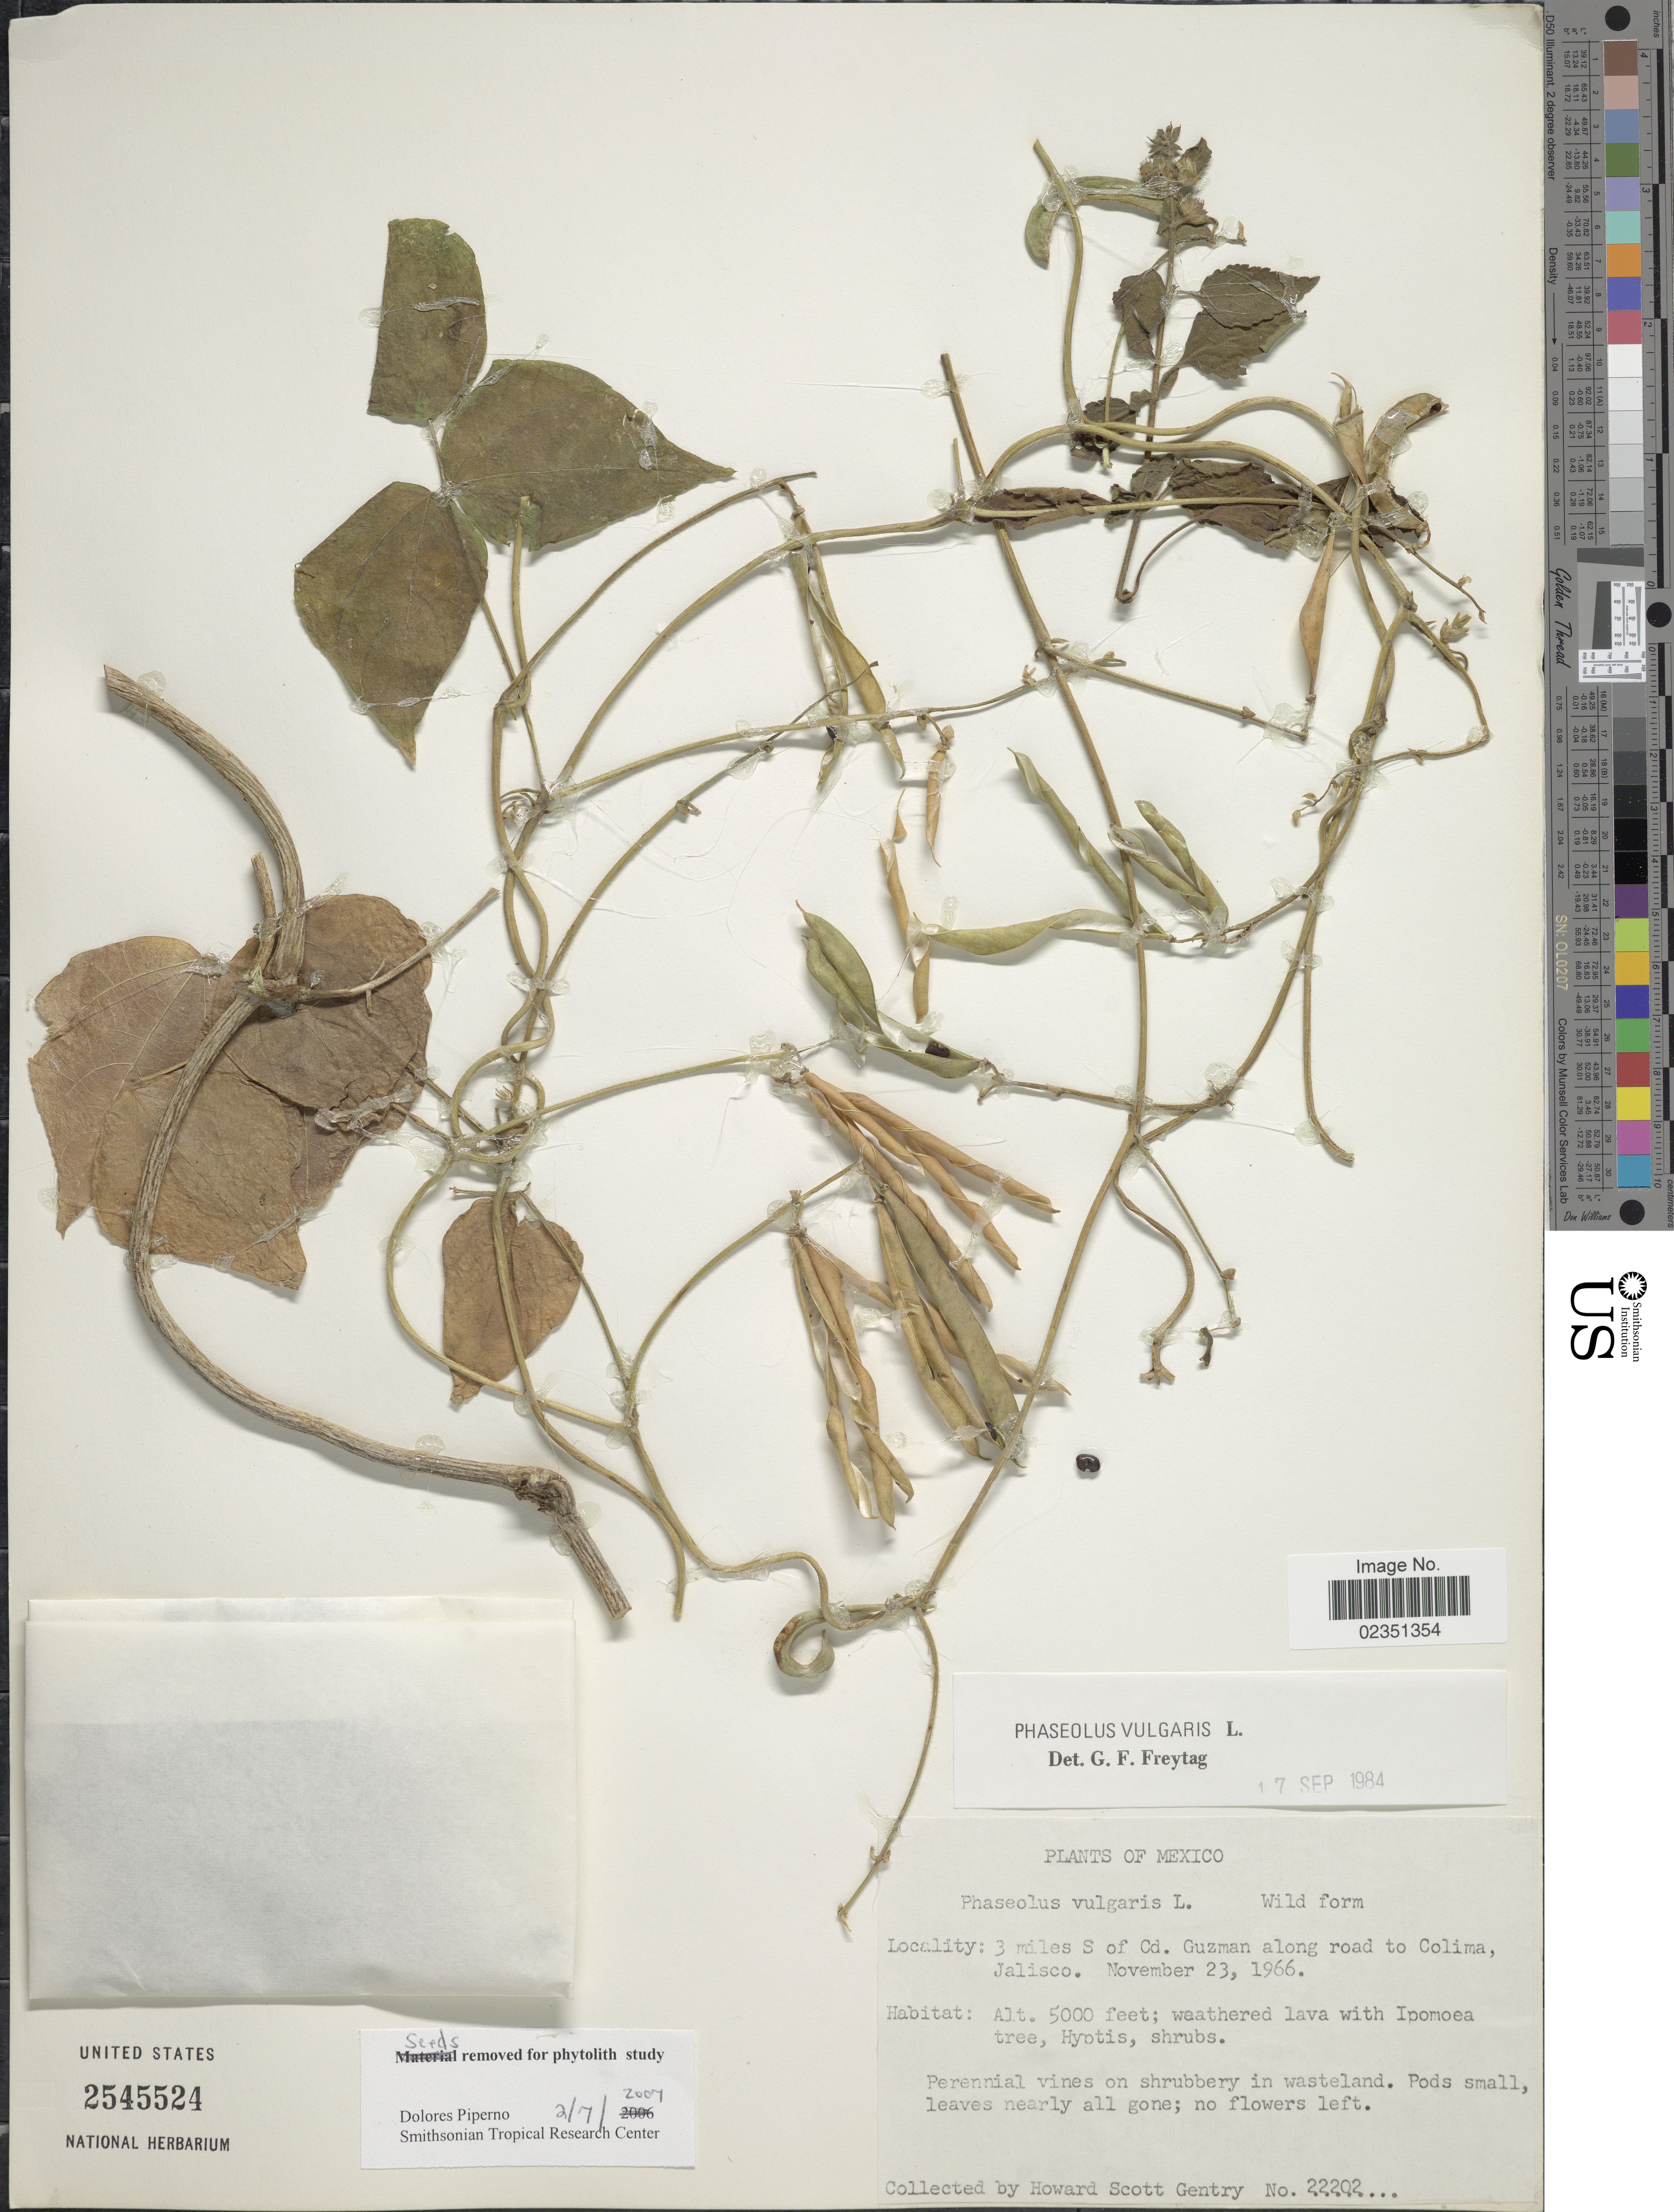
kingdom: Plantae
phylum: Tracheophyta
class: Magnoliopsida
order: Fabales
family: Fabaceae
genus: Phaseolus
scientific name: Phaseolus vulgaris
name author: L.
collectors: H. S. Gentry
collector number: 22202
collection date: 1966-11-23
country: Mexico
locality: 3 miles S of Cd. Guzman along road to Colima, Jalisco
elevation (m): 1524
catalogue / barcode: US 2545524